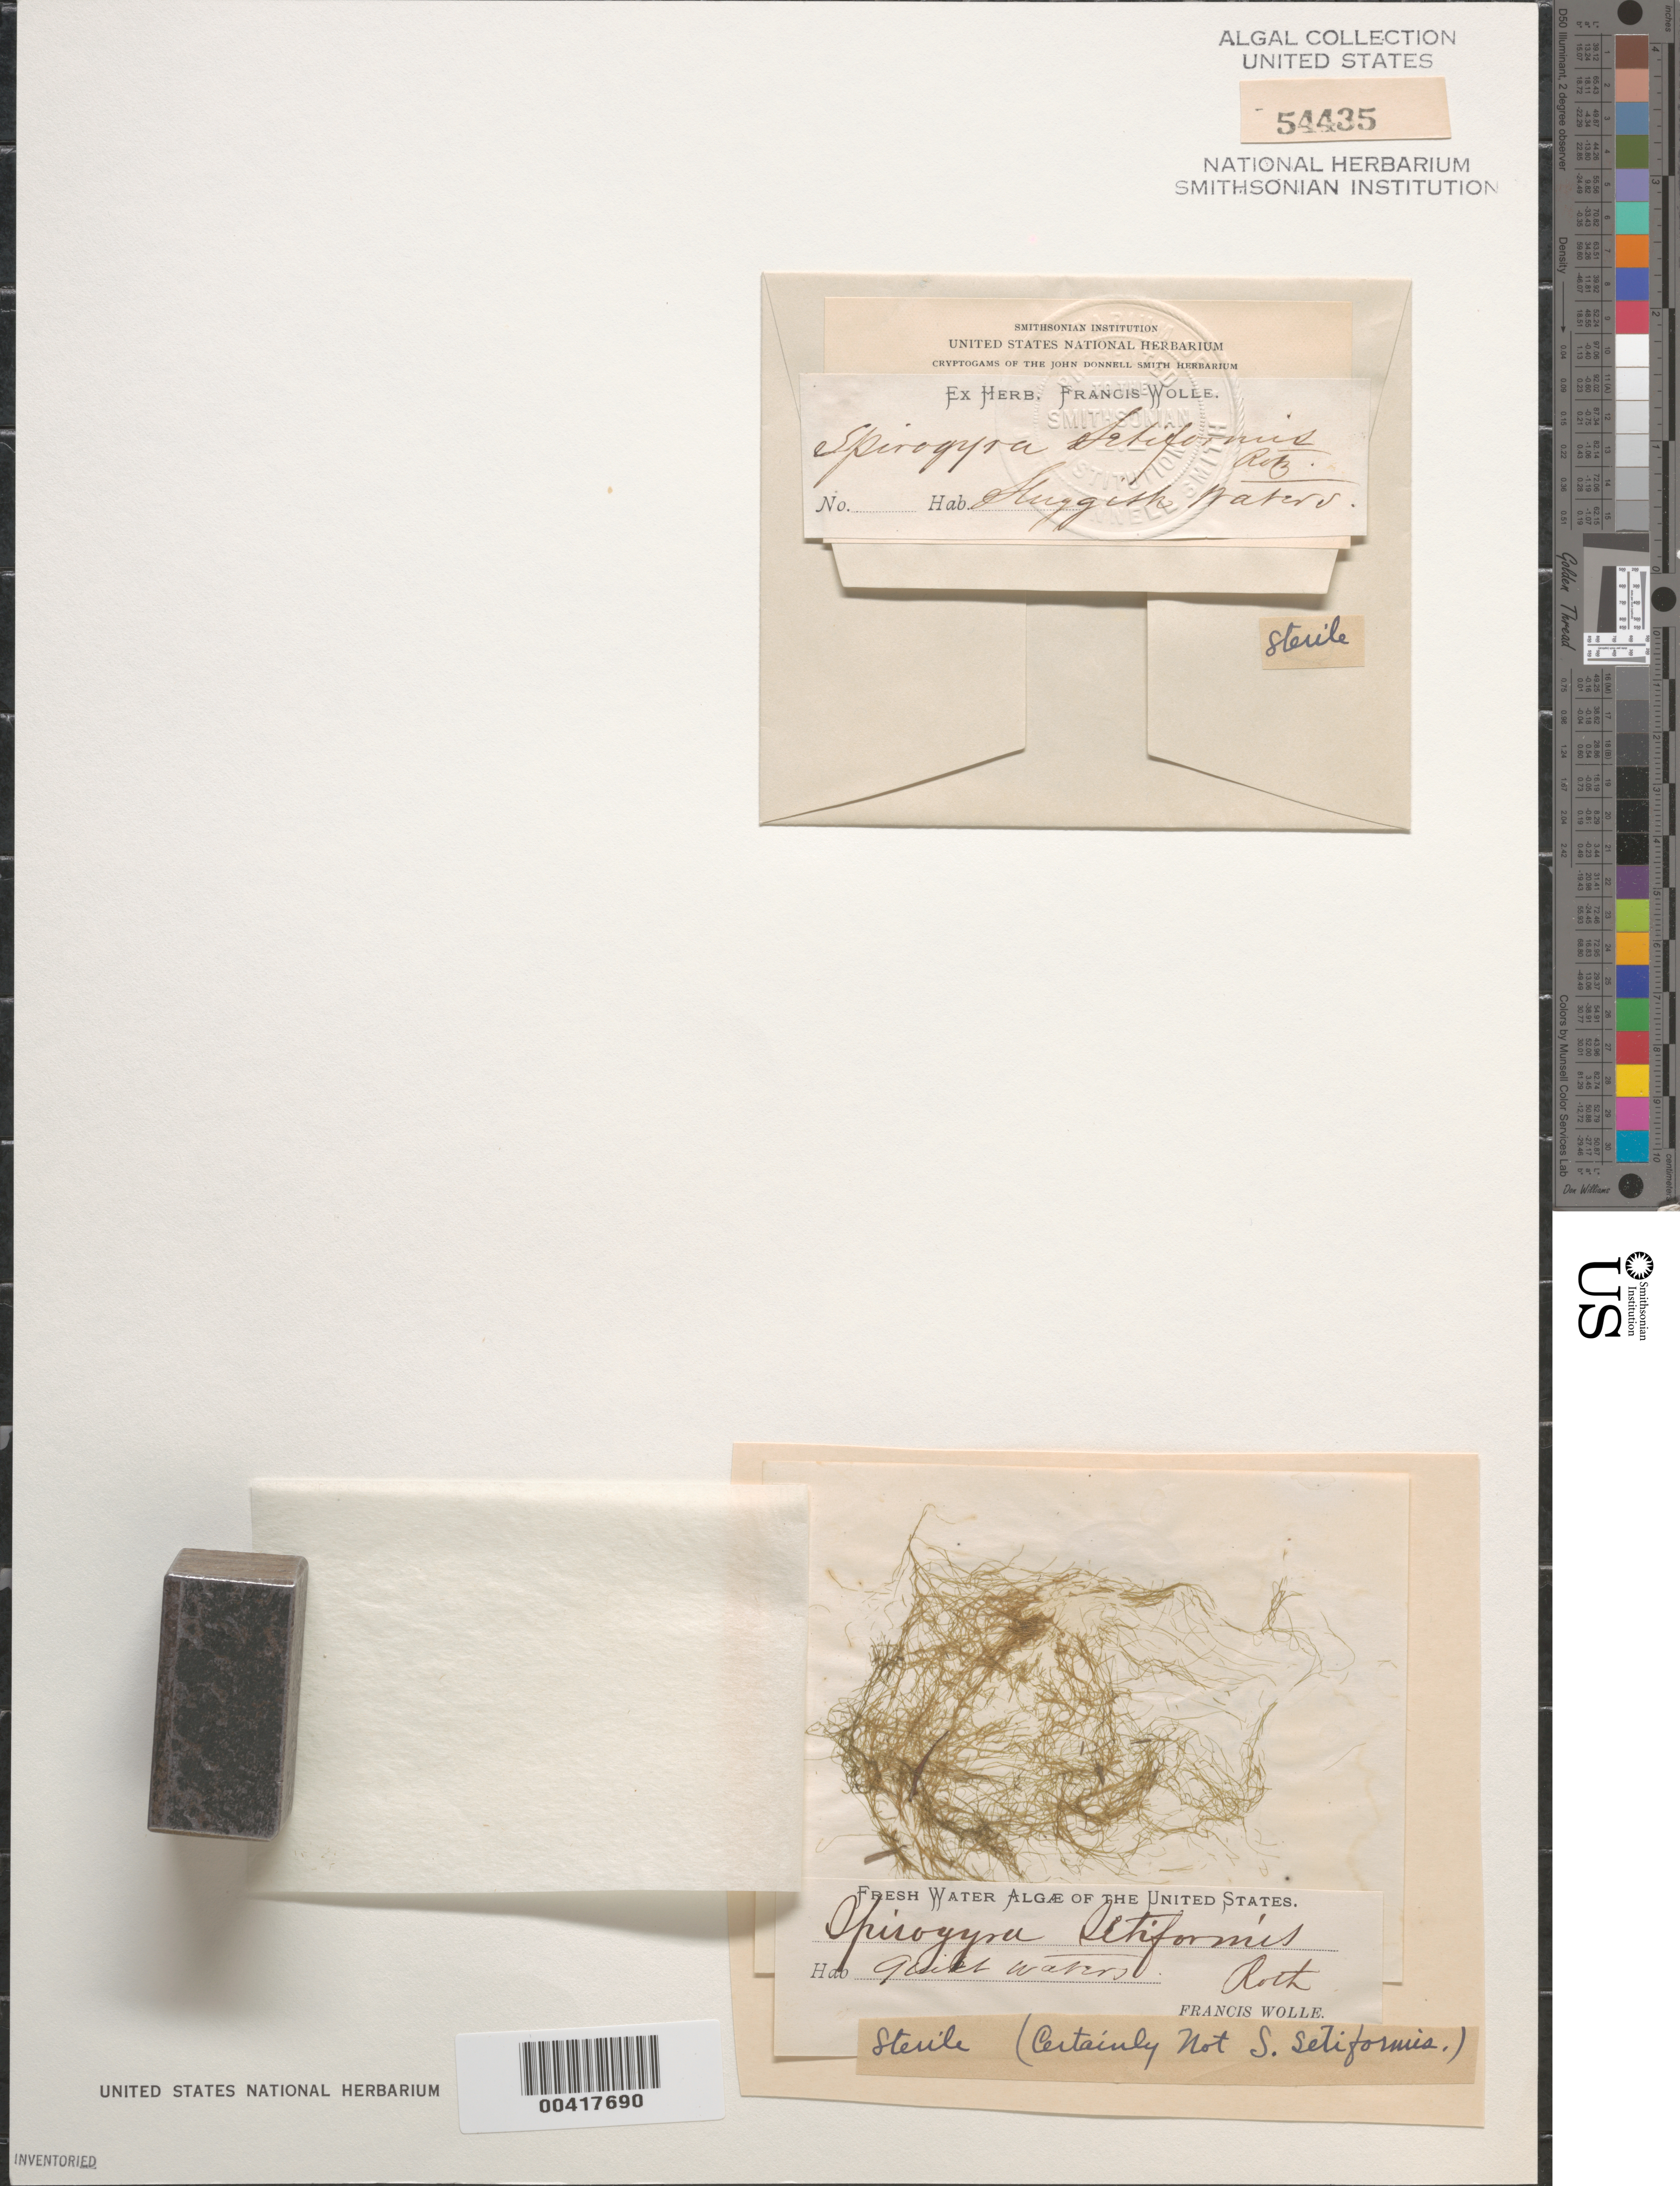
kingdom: Plantae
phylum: Charophyta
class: Zygnematophyceae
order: Zygnematales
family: Zygnemataceae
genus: Spirogyra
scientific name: Spirogyra setiformis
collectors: F. Wolle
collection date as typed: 18--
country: United States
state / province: Pennsylvania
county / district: Lehigh County / Northampton County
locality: Probably Bethlehem area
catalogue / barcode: US 54435